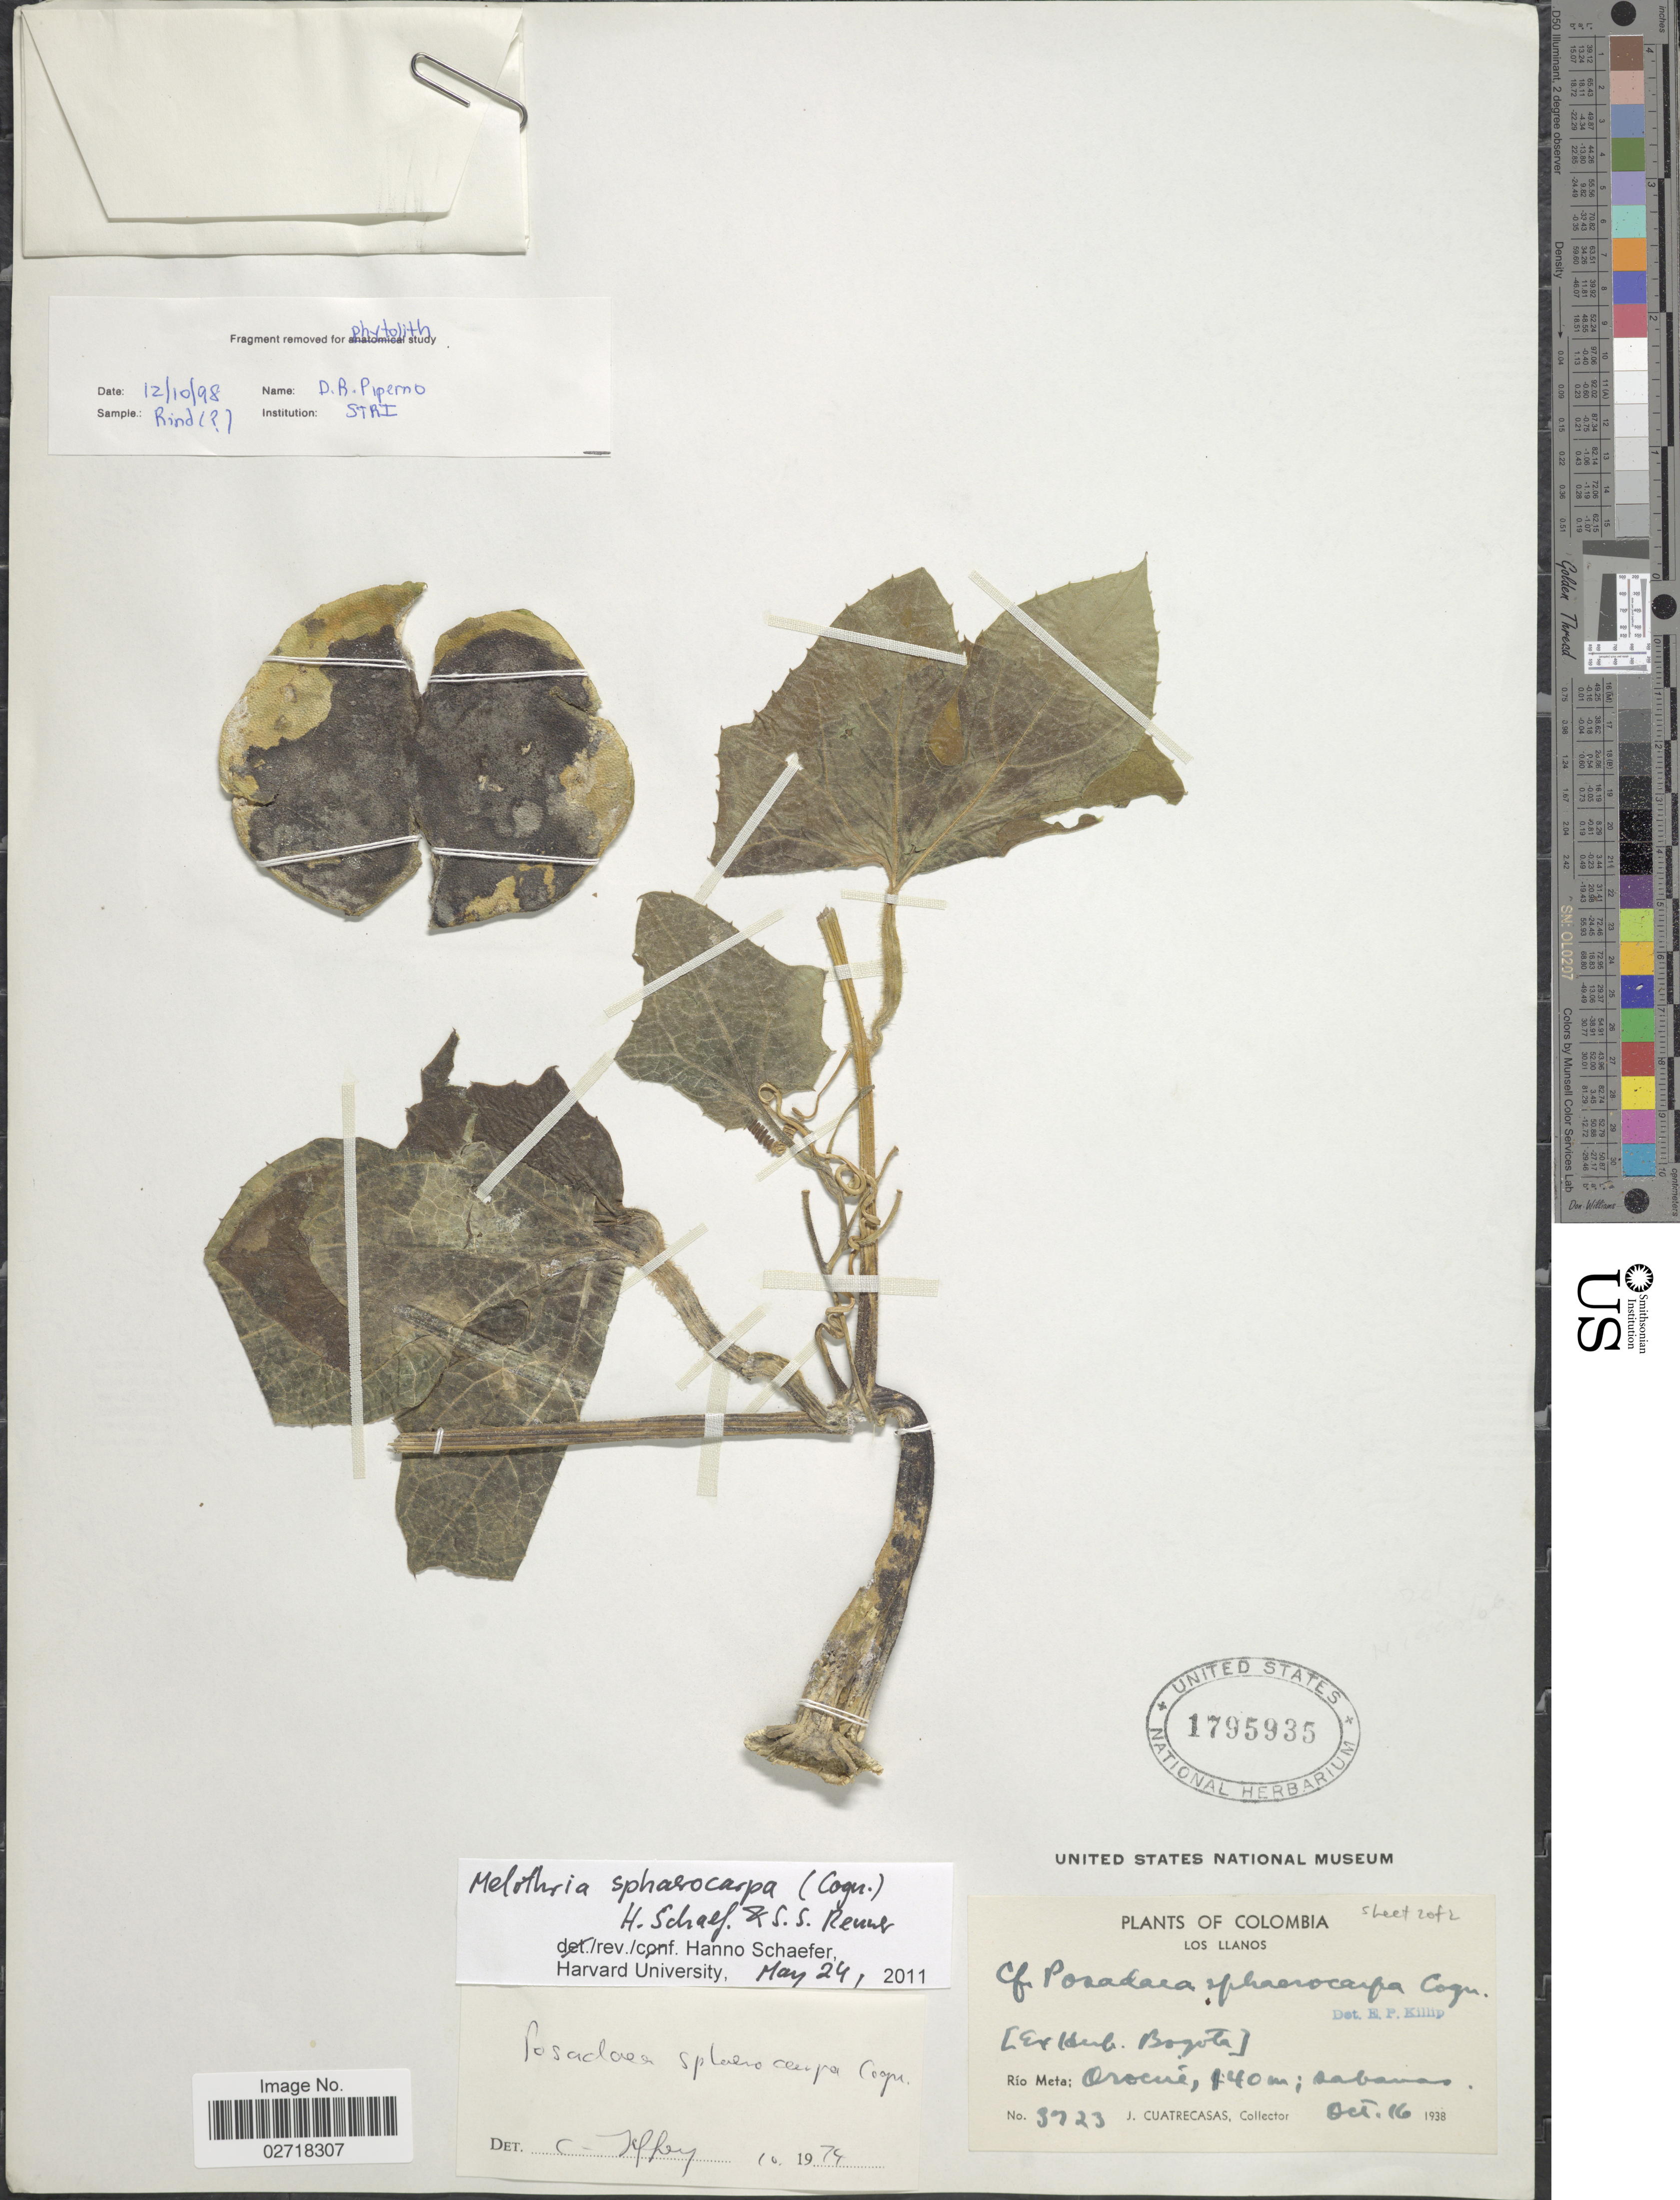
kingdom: Plantae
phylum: Tracheophyta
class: Magnoliopsida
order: Cucurbitales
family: Cucurbitaceae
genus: Melothria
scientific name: Melothria sphaerocarpa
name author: (Cogn.) H. Schaef. & S.S. Renner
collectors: J. Cuatrecasas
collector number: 3723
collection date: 1938-10-16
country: Colombia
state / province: Meta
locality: Los Llanos. Orocue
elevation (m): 140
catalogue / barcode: US 1795935